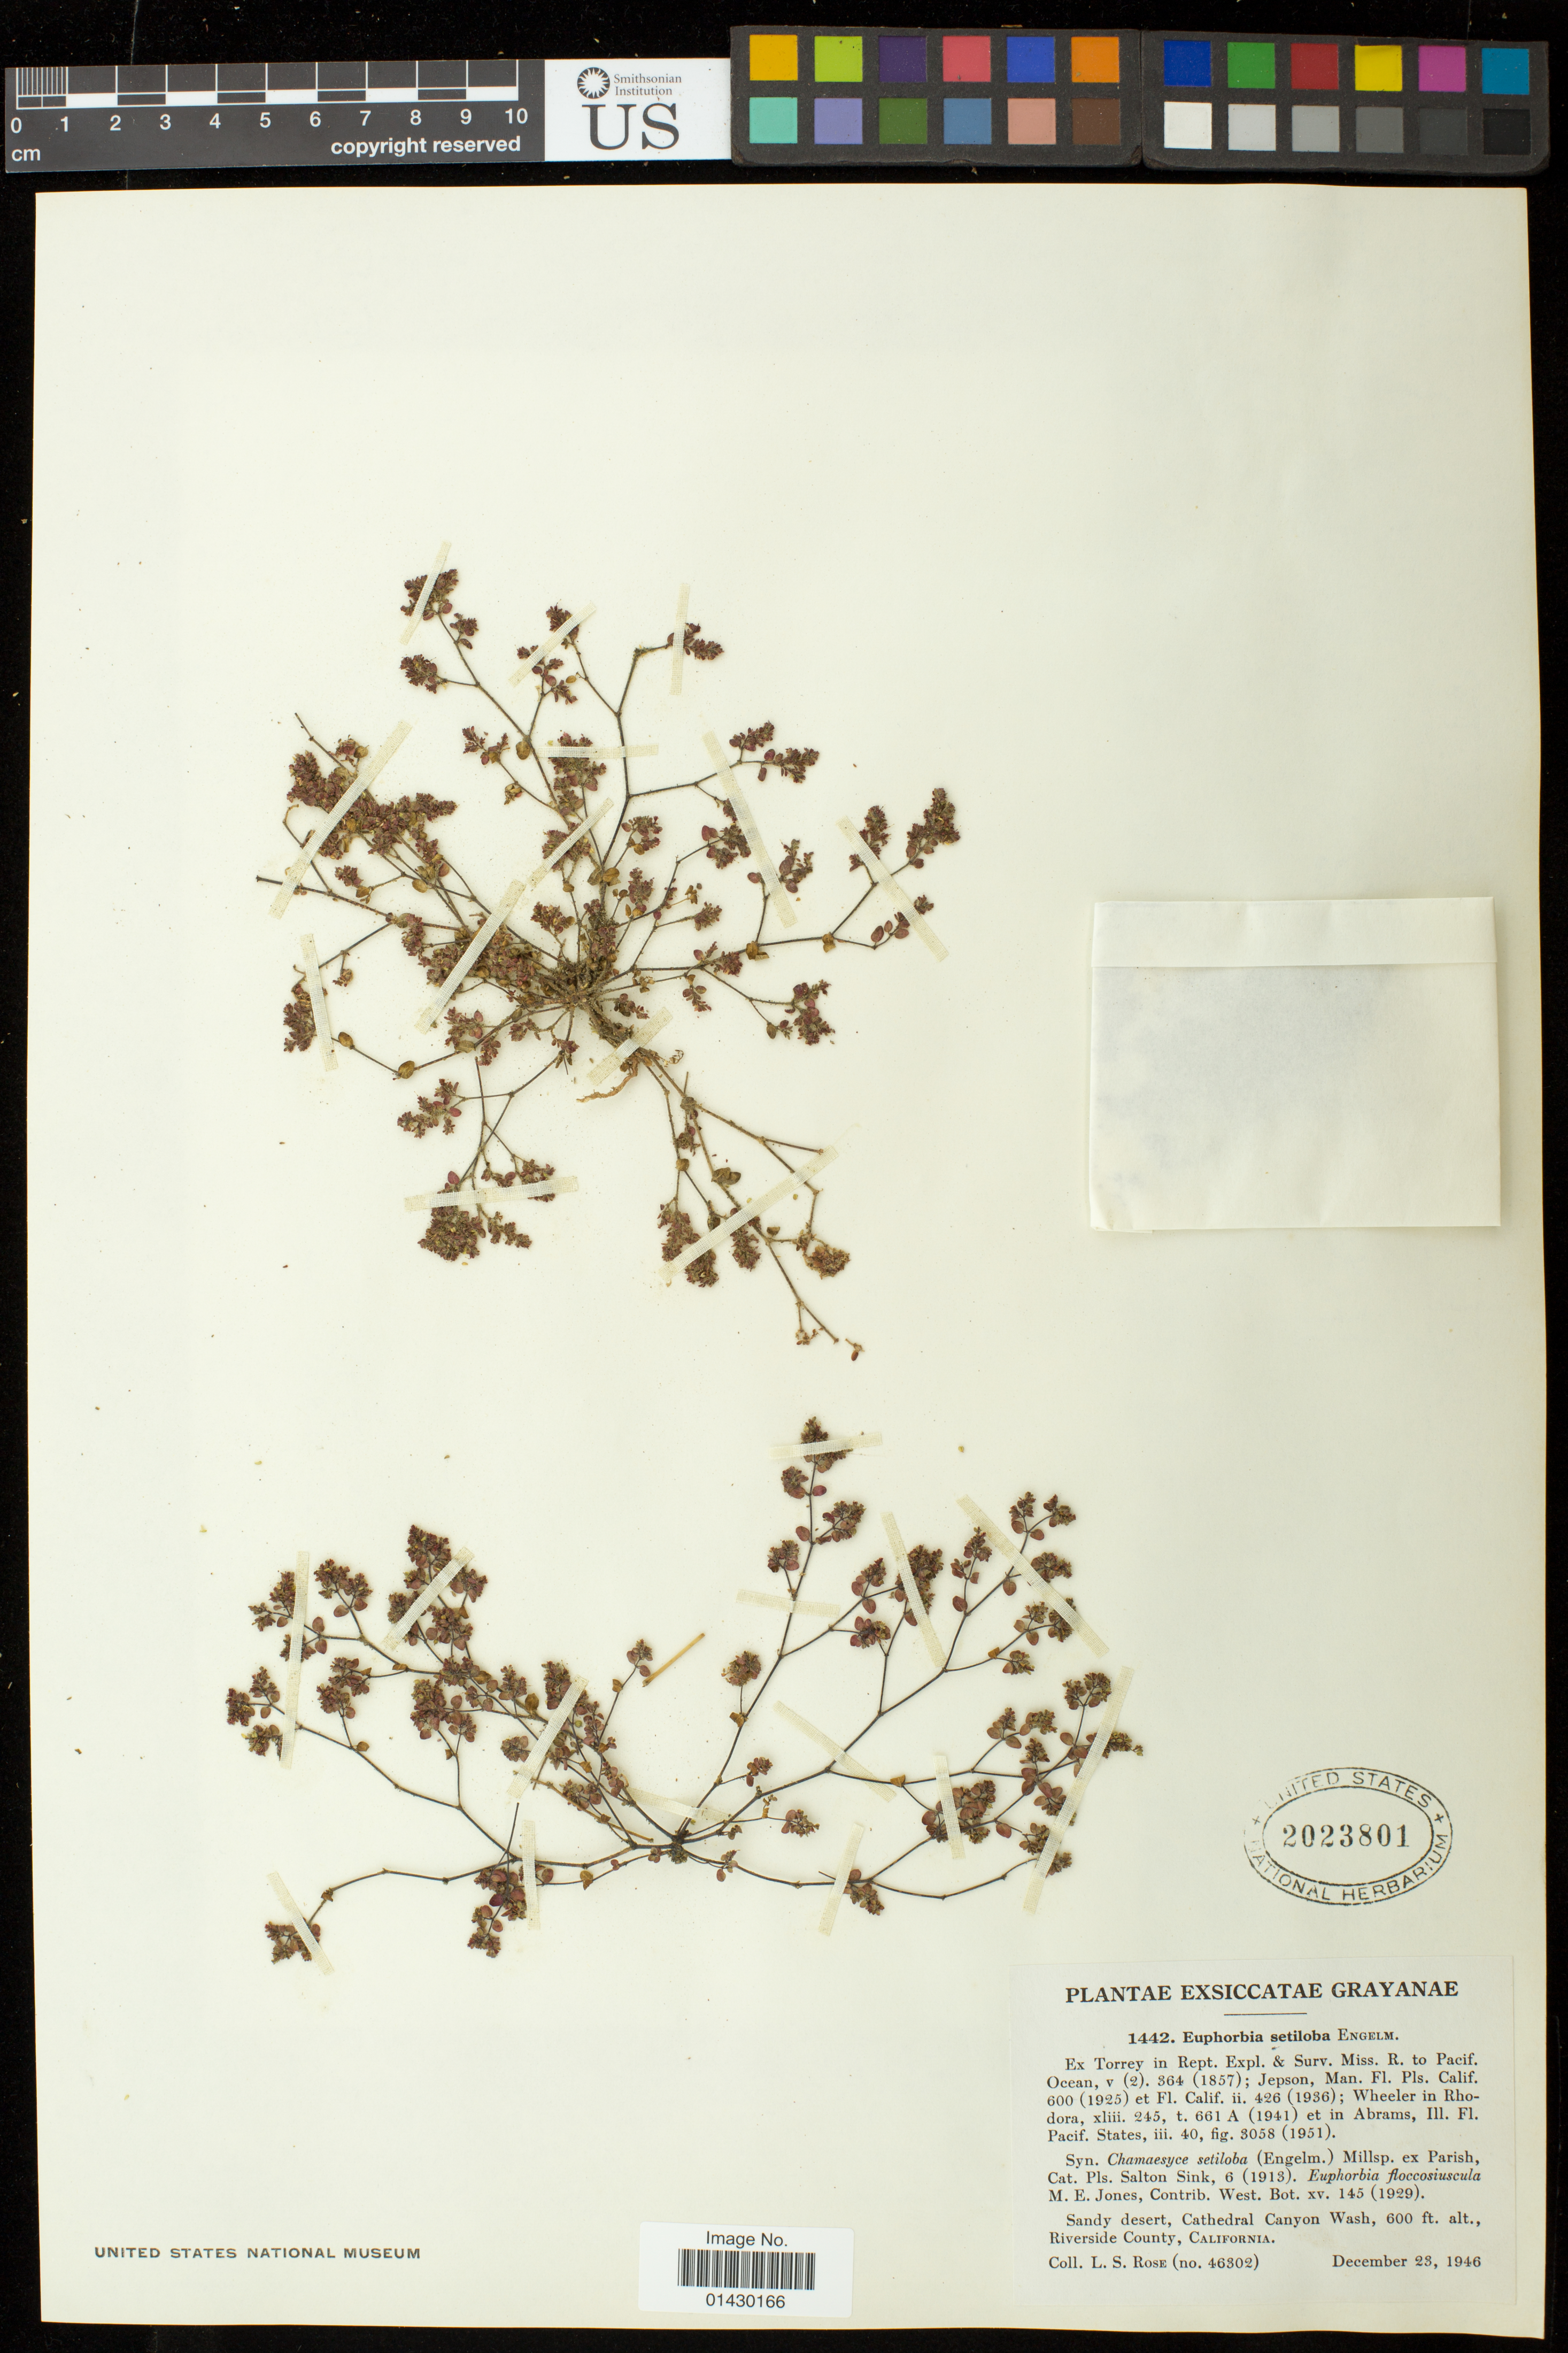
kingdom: Plantae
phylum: Tracheophyta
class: Magnoliopsida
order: Malpighiales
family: Euphorbiaceae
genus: Euphorbia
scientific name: Euphorbia setiloba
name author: Engelm.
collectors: L. S. Rose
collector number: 46302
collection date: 1946-12-23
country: United States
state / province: California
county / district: Riverside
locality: Cathedral Canyon Wash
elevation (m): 183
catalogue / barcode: US 2023801